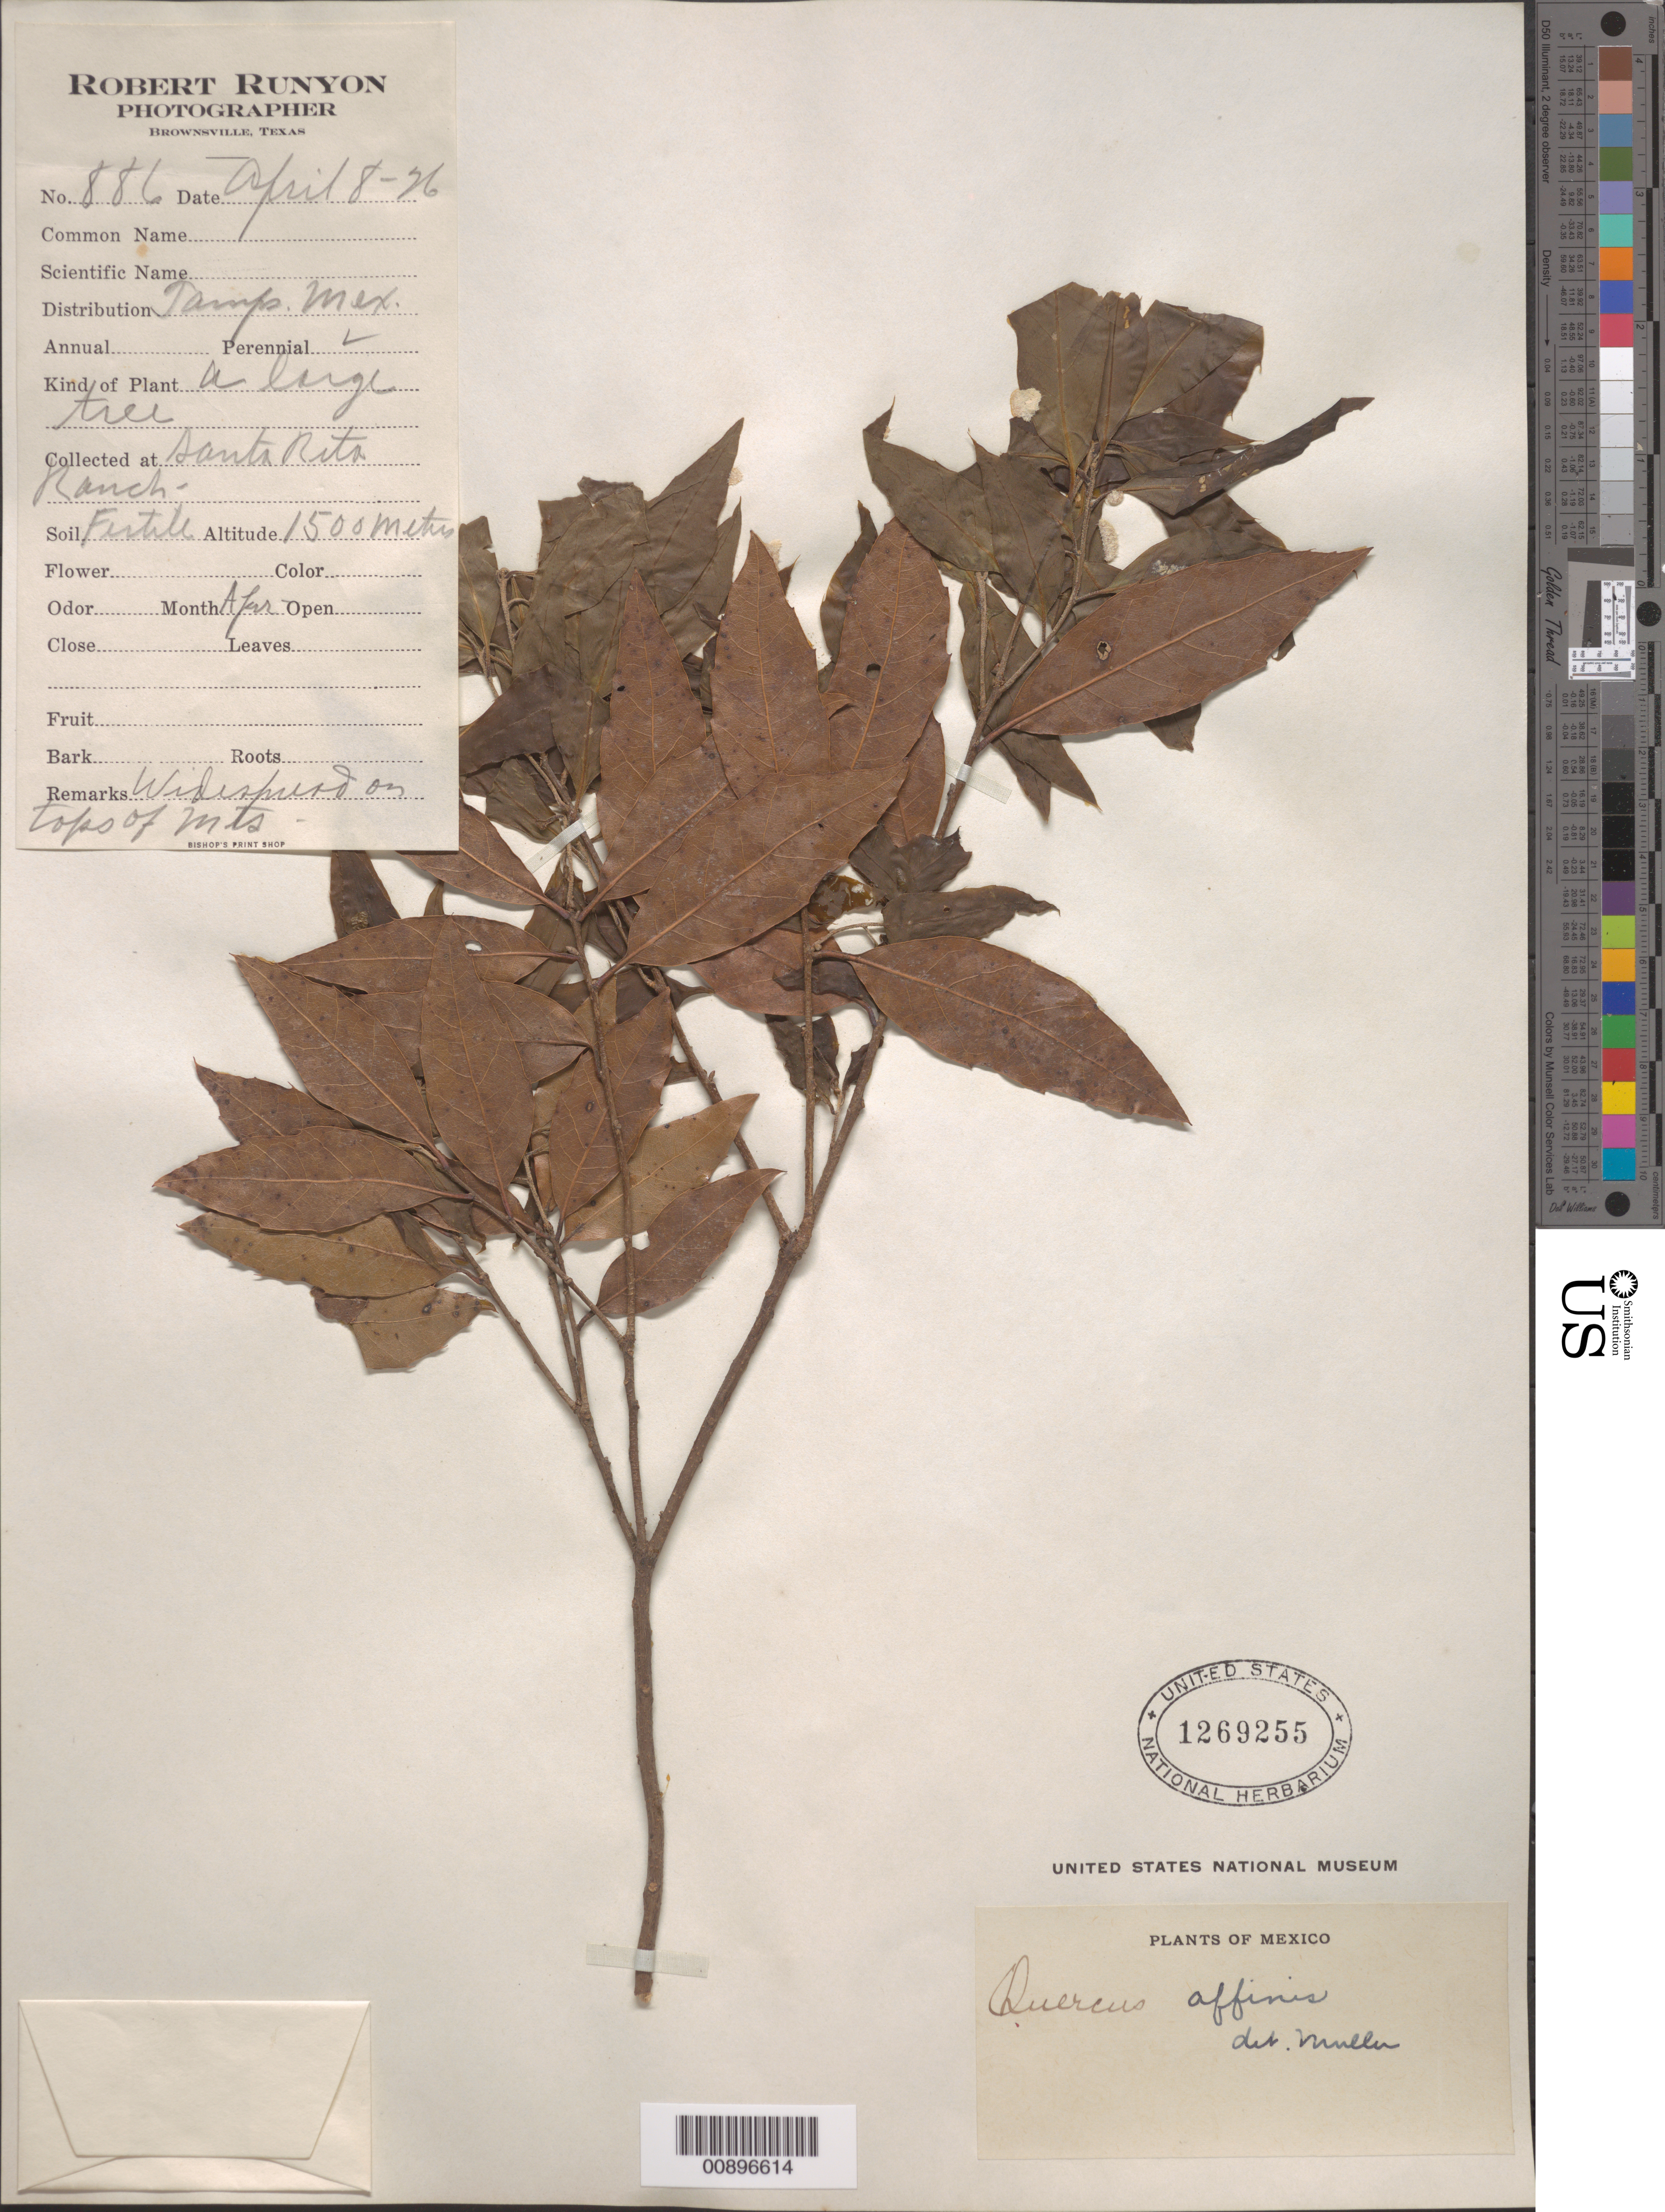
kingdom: Plantae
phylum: Tracheophyta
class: Magnoliopsida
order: Fagales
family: Fagaceae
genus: Quercus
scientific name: Quercus affinis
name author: Scheidw.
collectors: R. Runyon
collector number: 886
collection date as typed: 08 Apr 1926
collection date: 1926-04-08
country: Mexico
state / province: Tamaulipas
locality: Santa Rita Ranch, Tamaulipas.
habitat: Widespread on tops of mts. Soil fertile.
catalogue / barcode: US 1269255